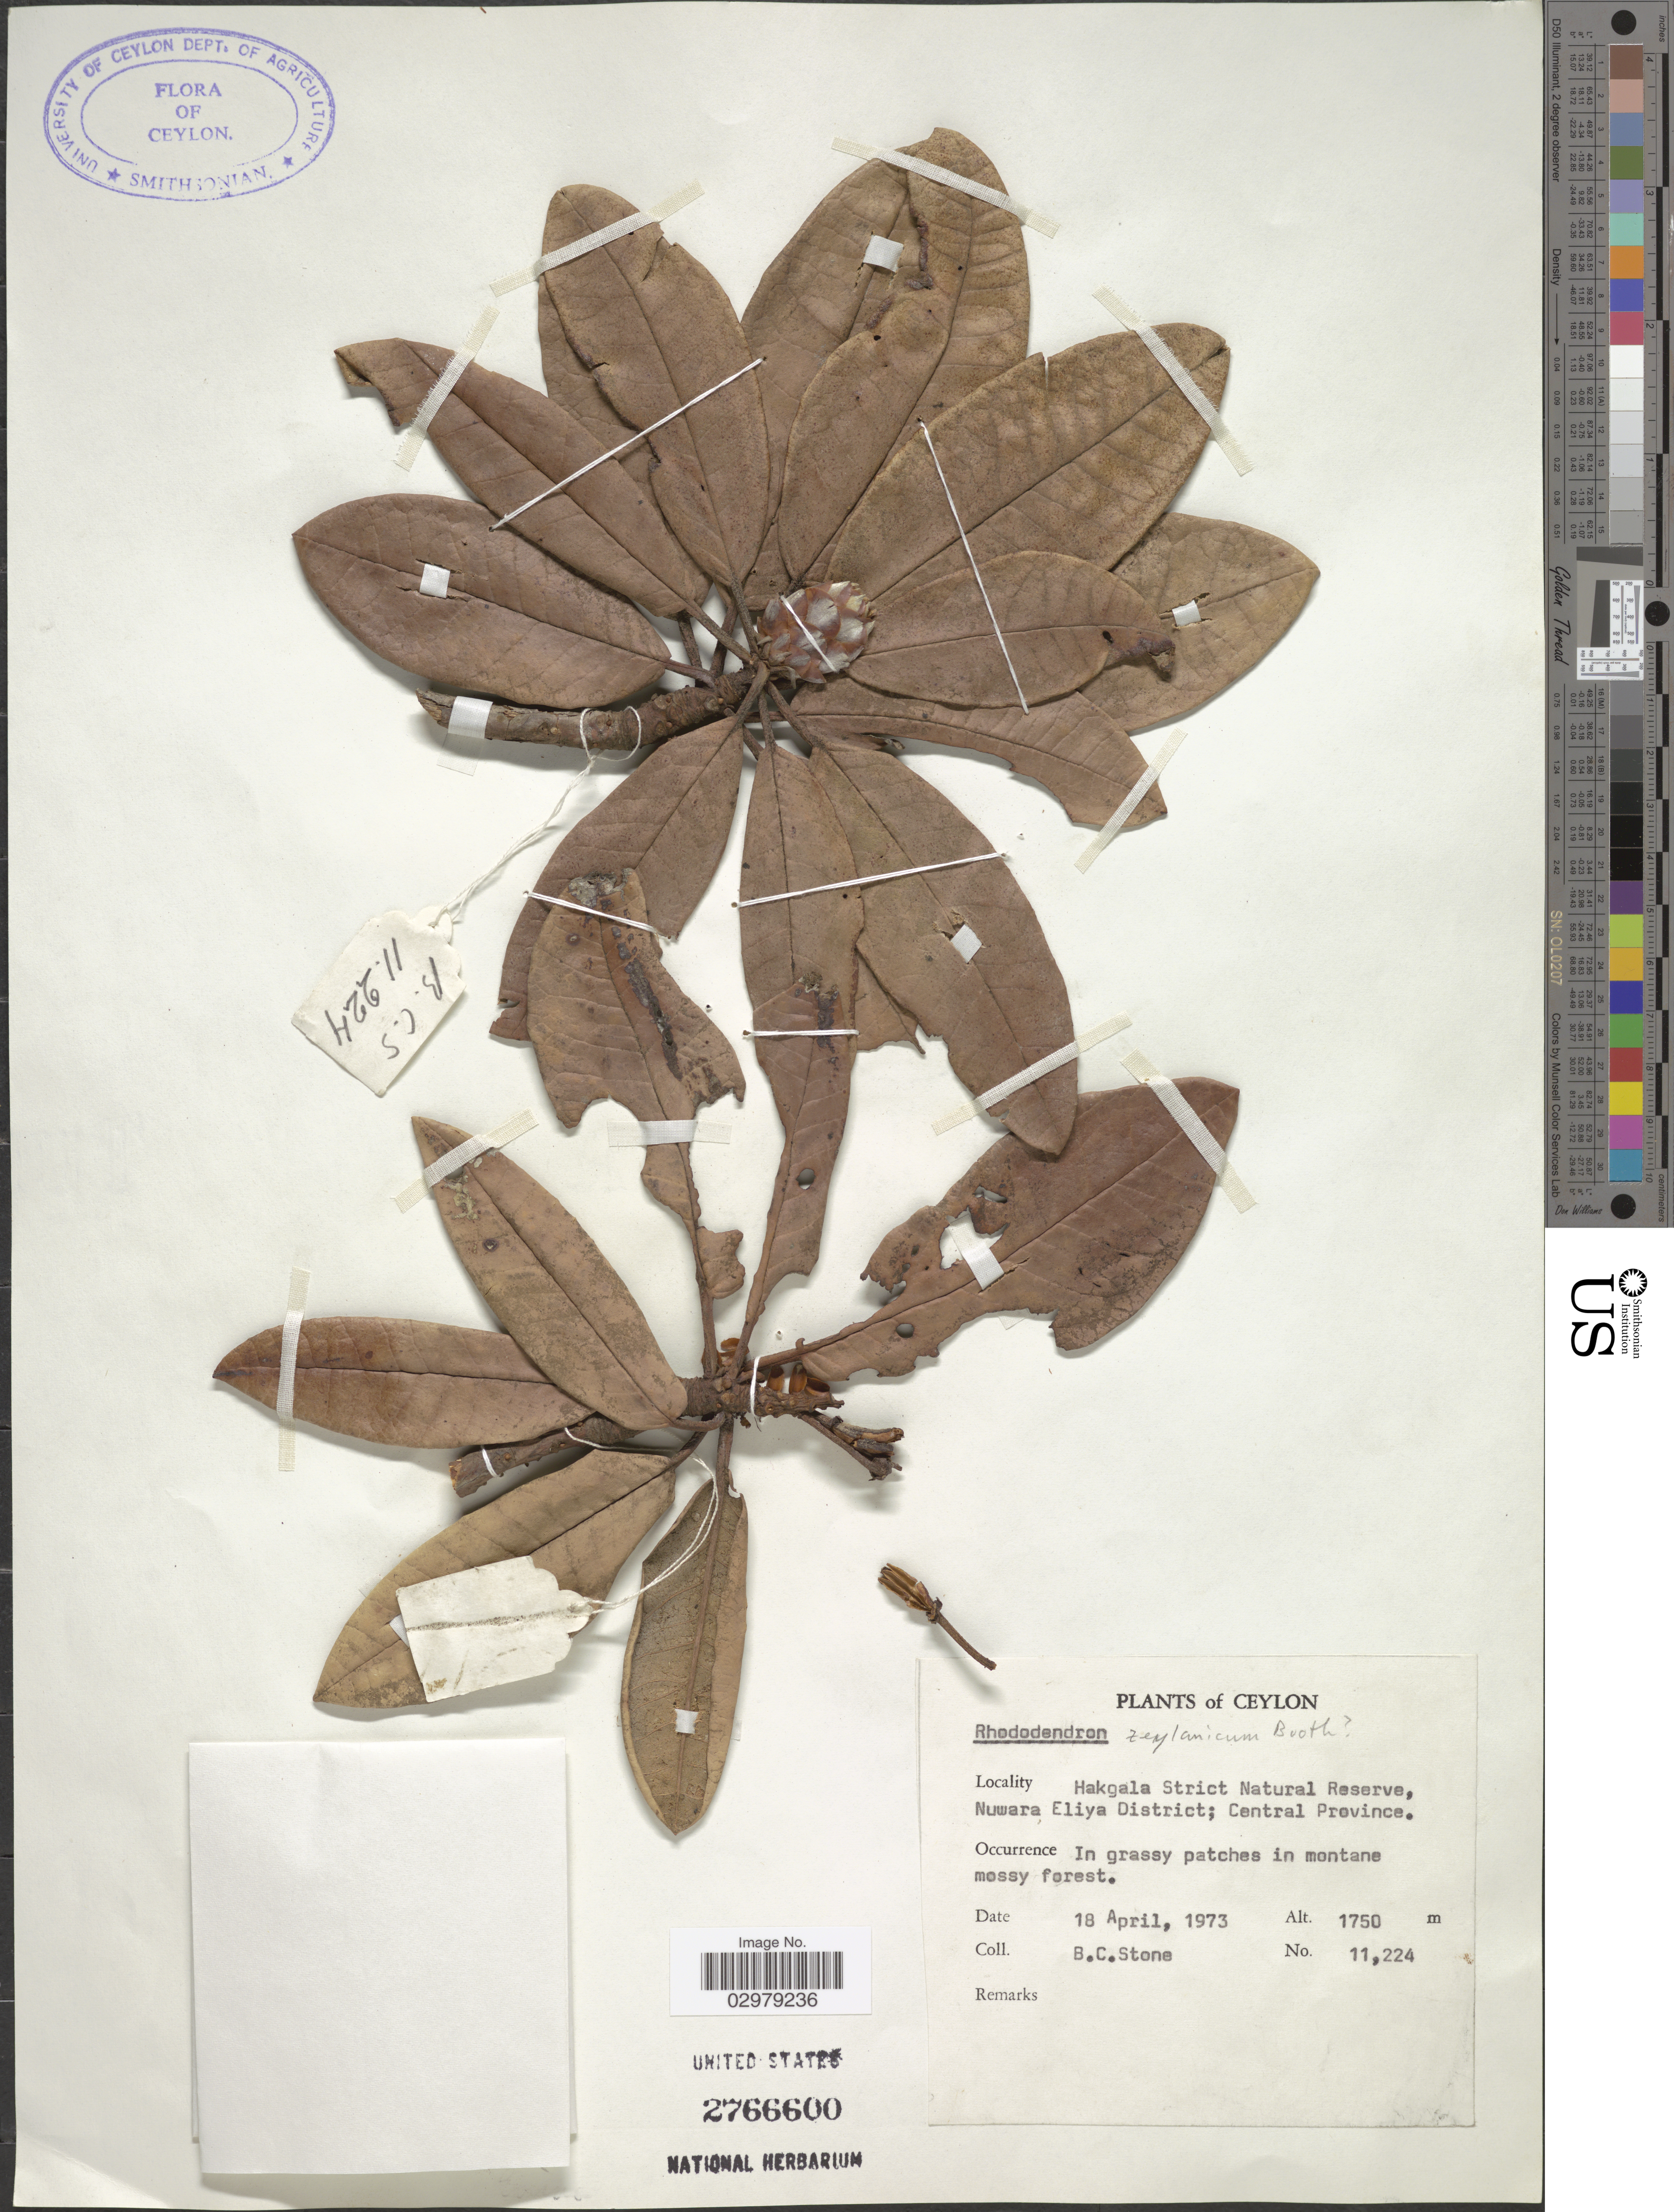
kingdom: Plantae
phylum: Tracheophyta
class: Magnoliopsida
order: Ericales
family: Ericaceae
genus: Rhododendron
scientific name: Rhododendron zeylanicum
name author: Booth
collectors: B. C. Stone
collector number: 11224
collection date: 1973-04-18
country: Sri Lanka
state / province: Central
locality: Ceylon. Hakgala Strict Natural Reserve, Nuwara Eliya District.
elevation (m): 1750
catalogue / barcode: US 2766600